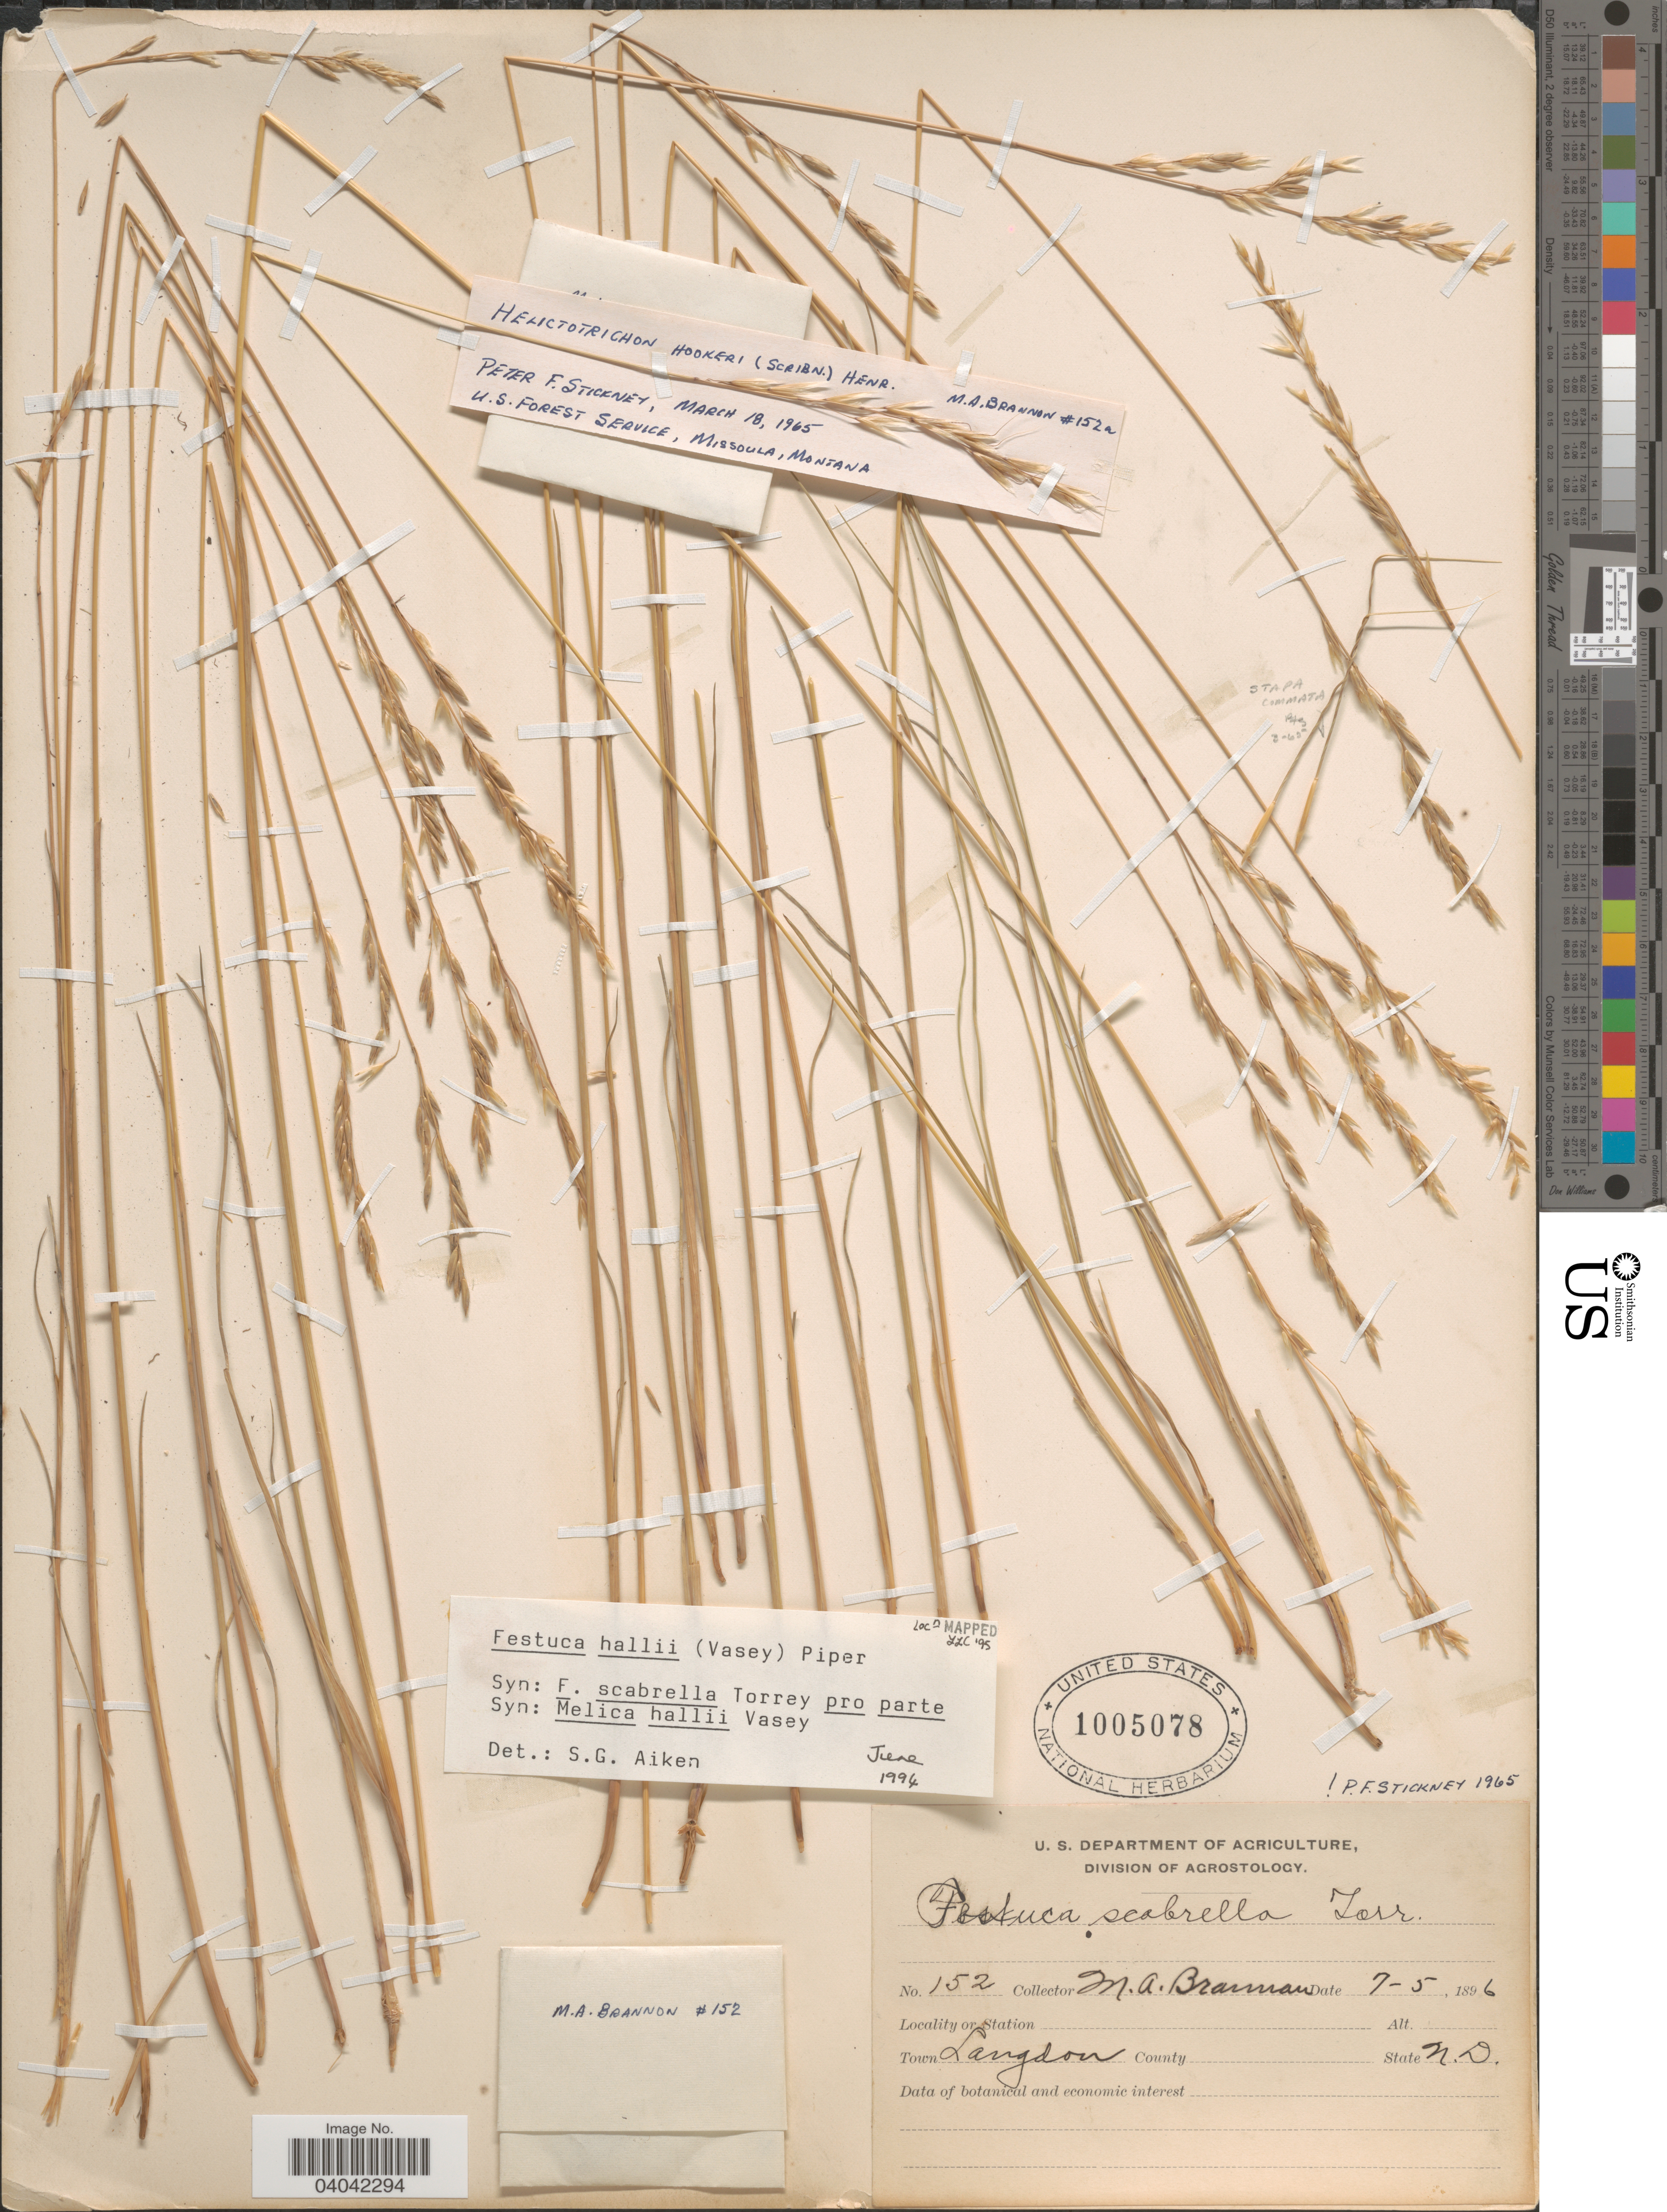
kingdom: Plantae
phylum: Tracheophyta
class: Liliopsida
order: Poales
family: Poaceae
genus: Festuca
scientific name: Festuca hallii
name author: (Vasey) Piper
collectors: M. Brannon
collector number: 152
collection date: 1896-07-05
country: United States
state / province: North Dakota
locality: Town Langdon.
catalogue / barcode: US 1005078